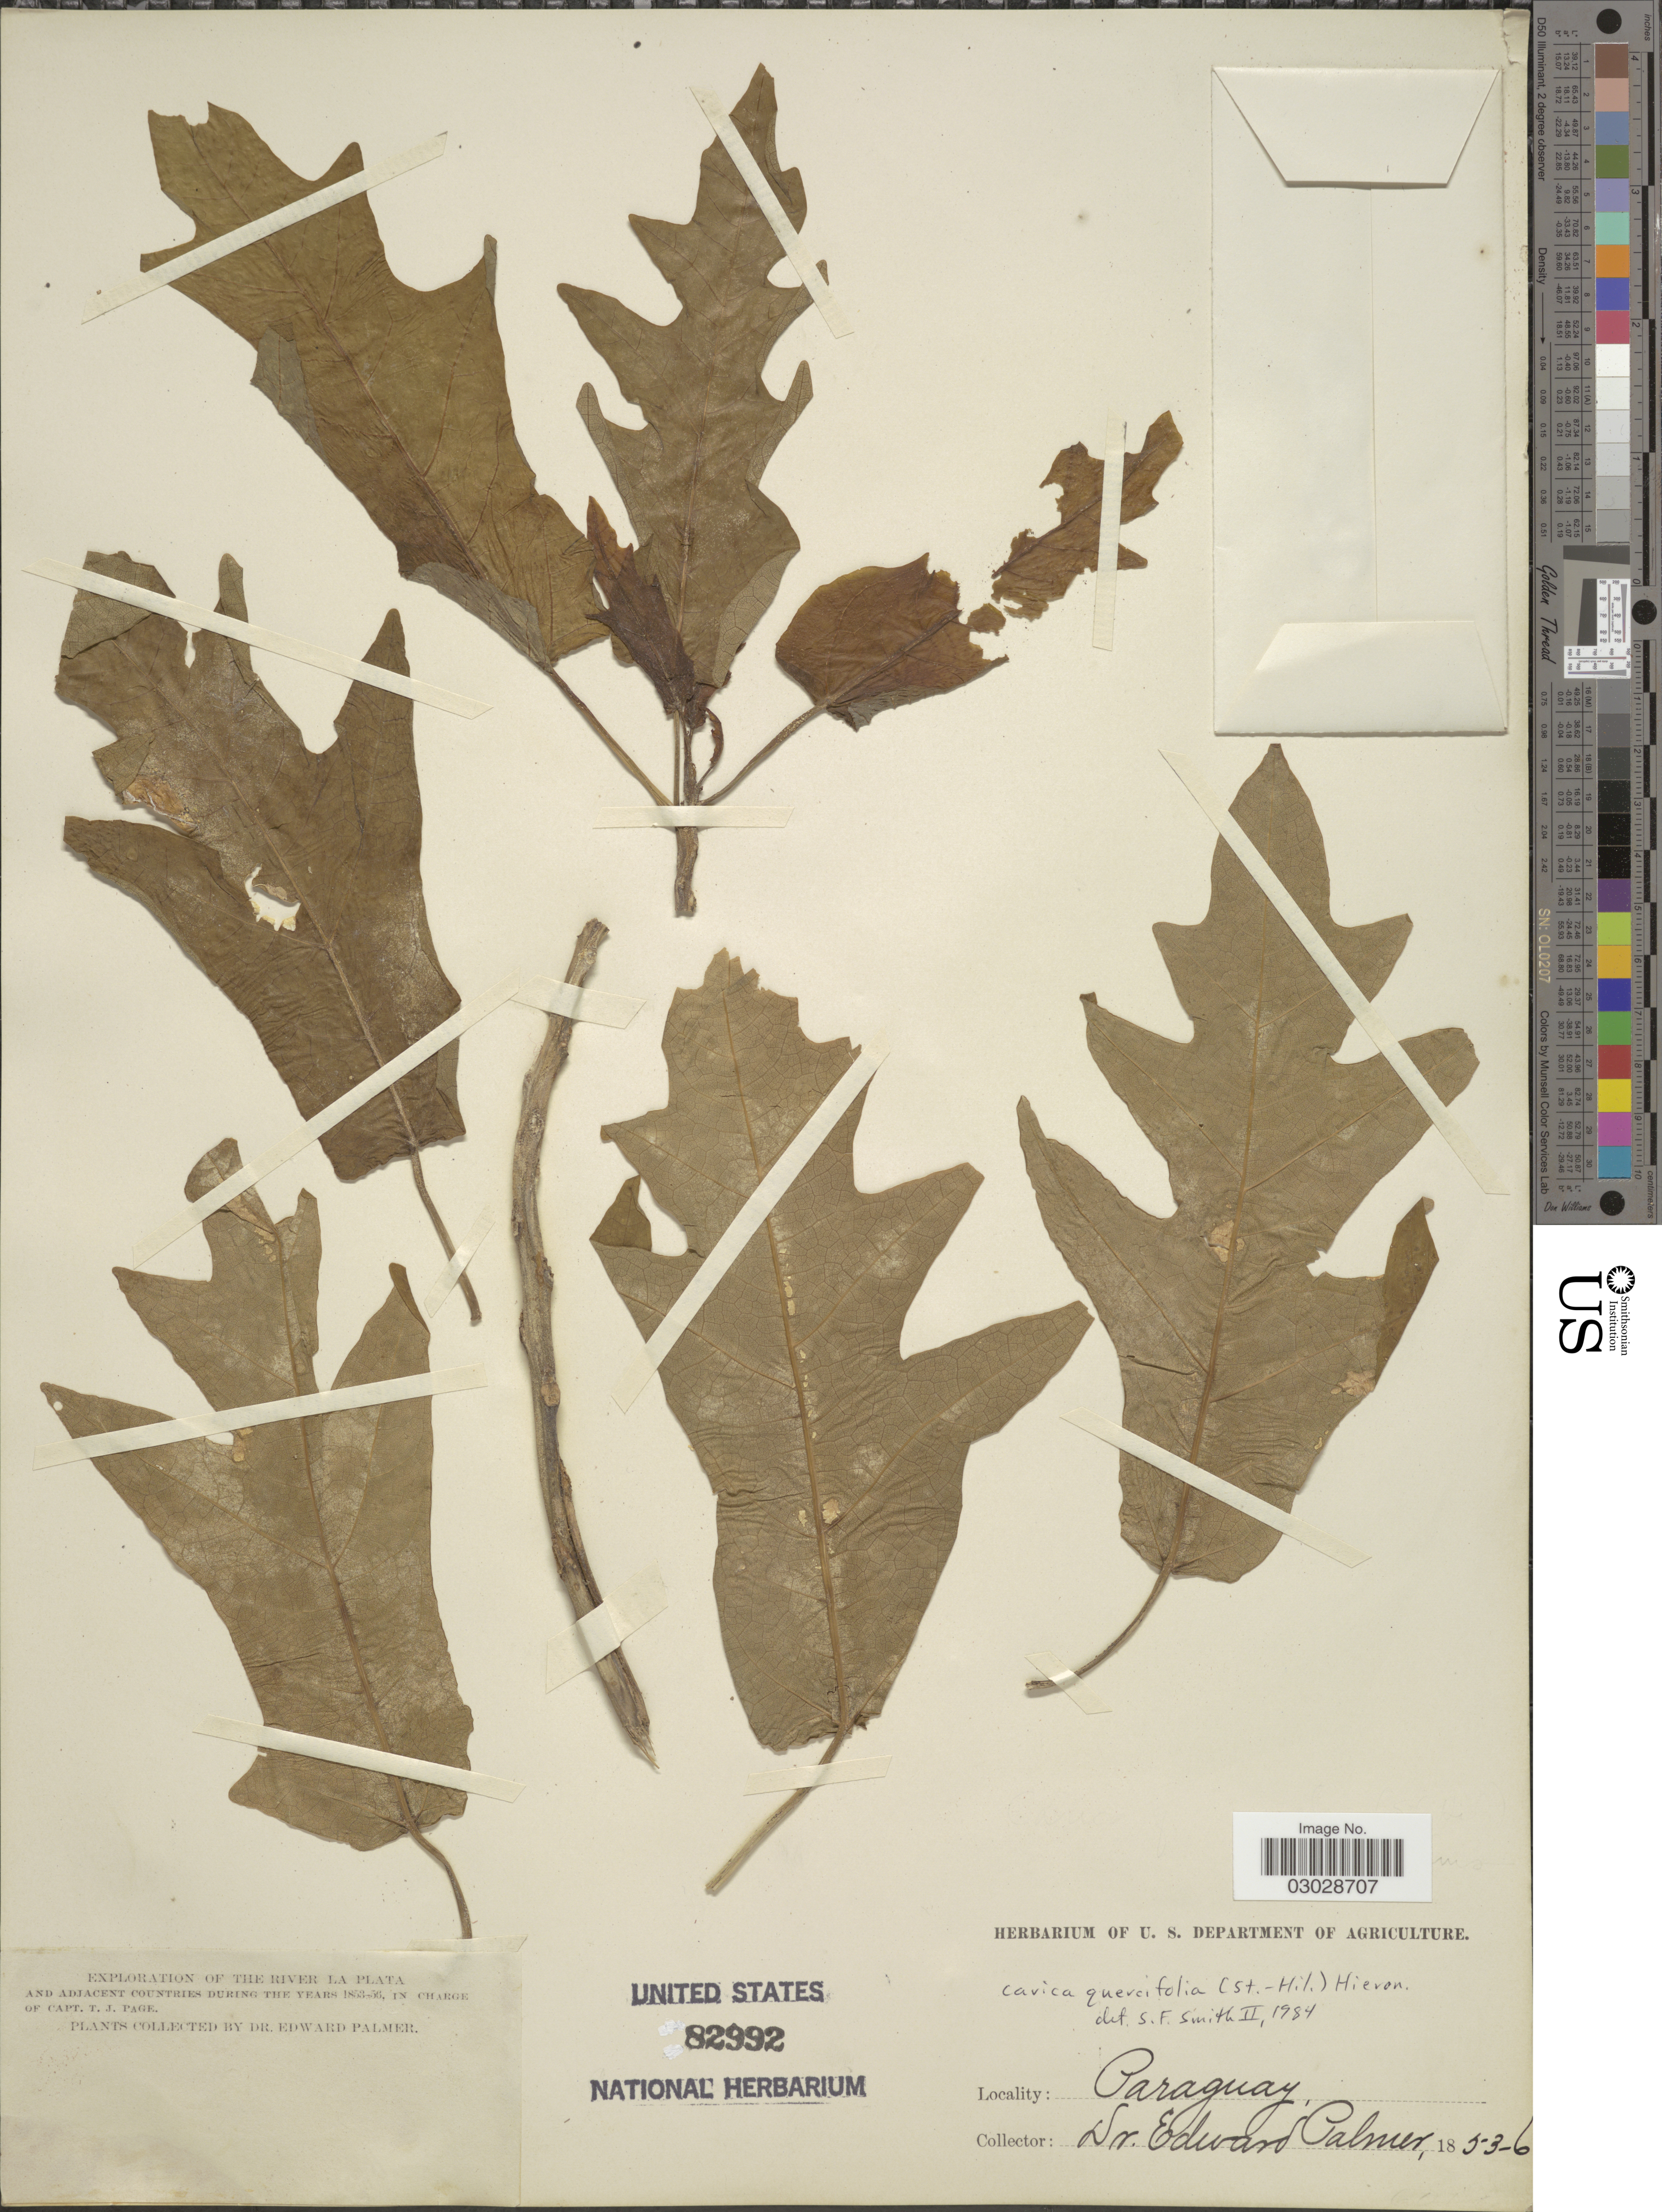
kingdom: Plantae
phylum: Tracheophyta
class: Magnoliopsida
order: Brassicales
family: Caricaceae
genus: Vasconcellea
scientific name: Vasconcellea quercifolia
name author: A. St.-Hil.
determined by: Strong, M. T., (US), Smithsonian Institution - National Museum of Natural History (UNITED STATES)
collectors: E. Palmer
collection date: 1853/1856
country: Paraguay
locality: The River La Plata, and adjacient countries.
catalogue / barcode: US 82992